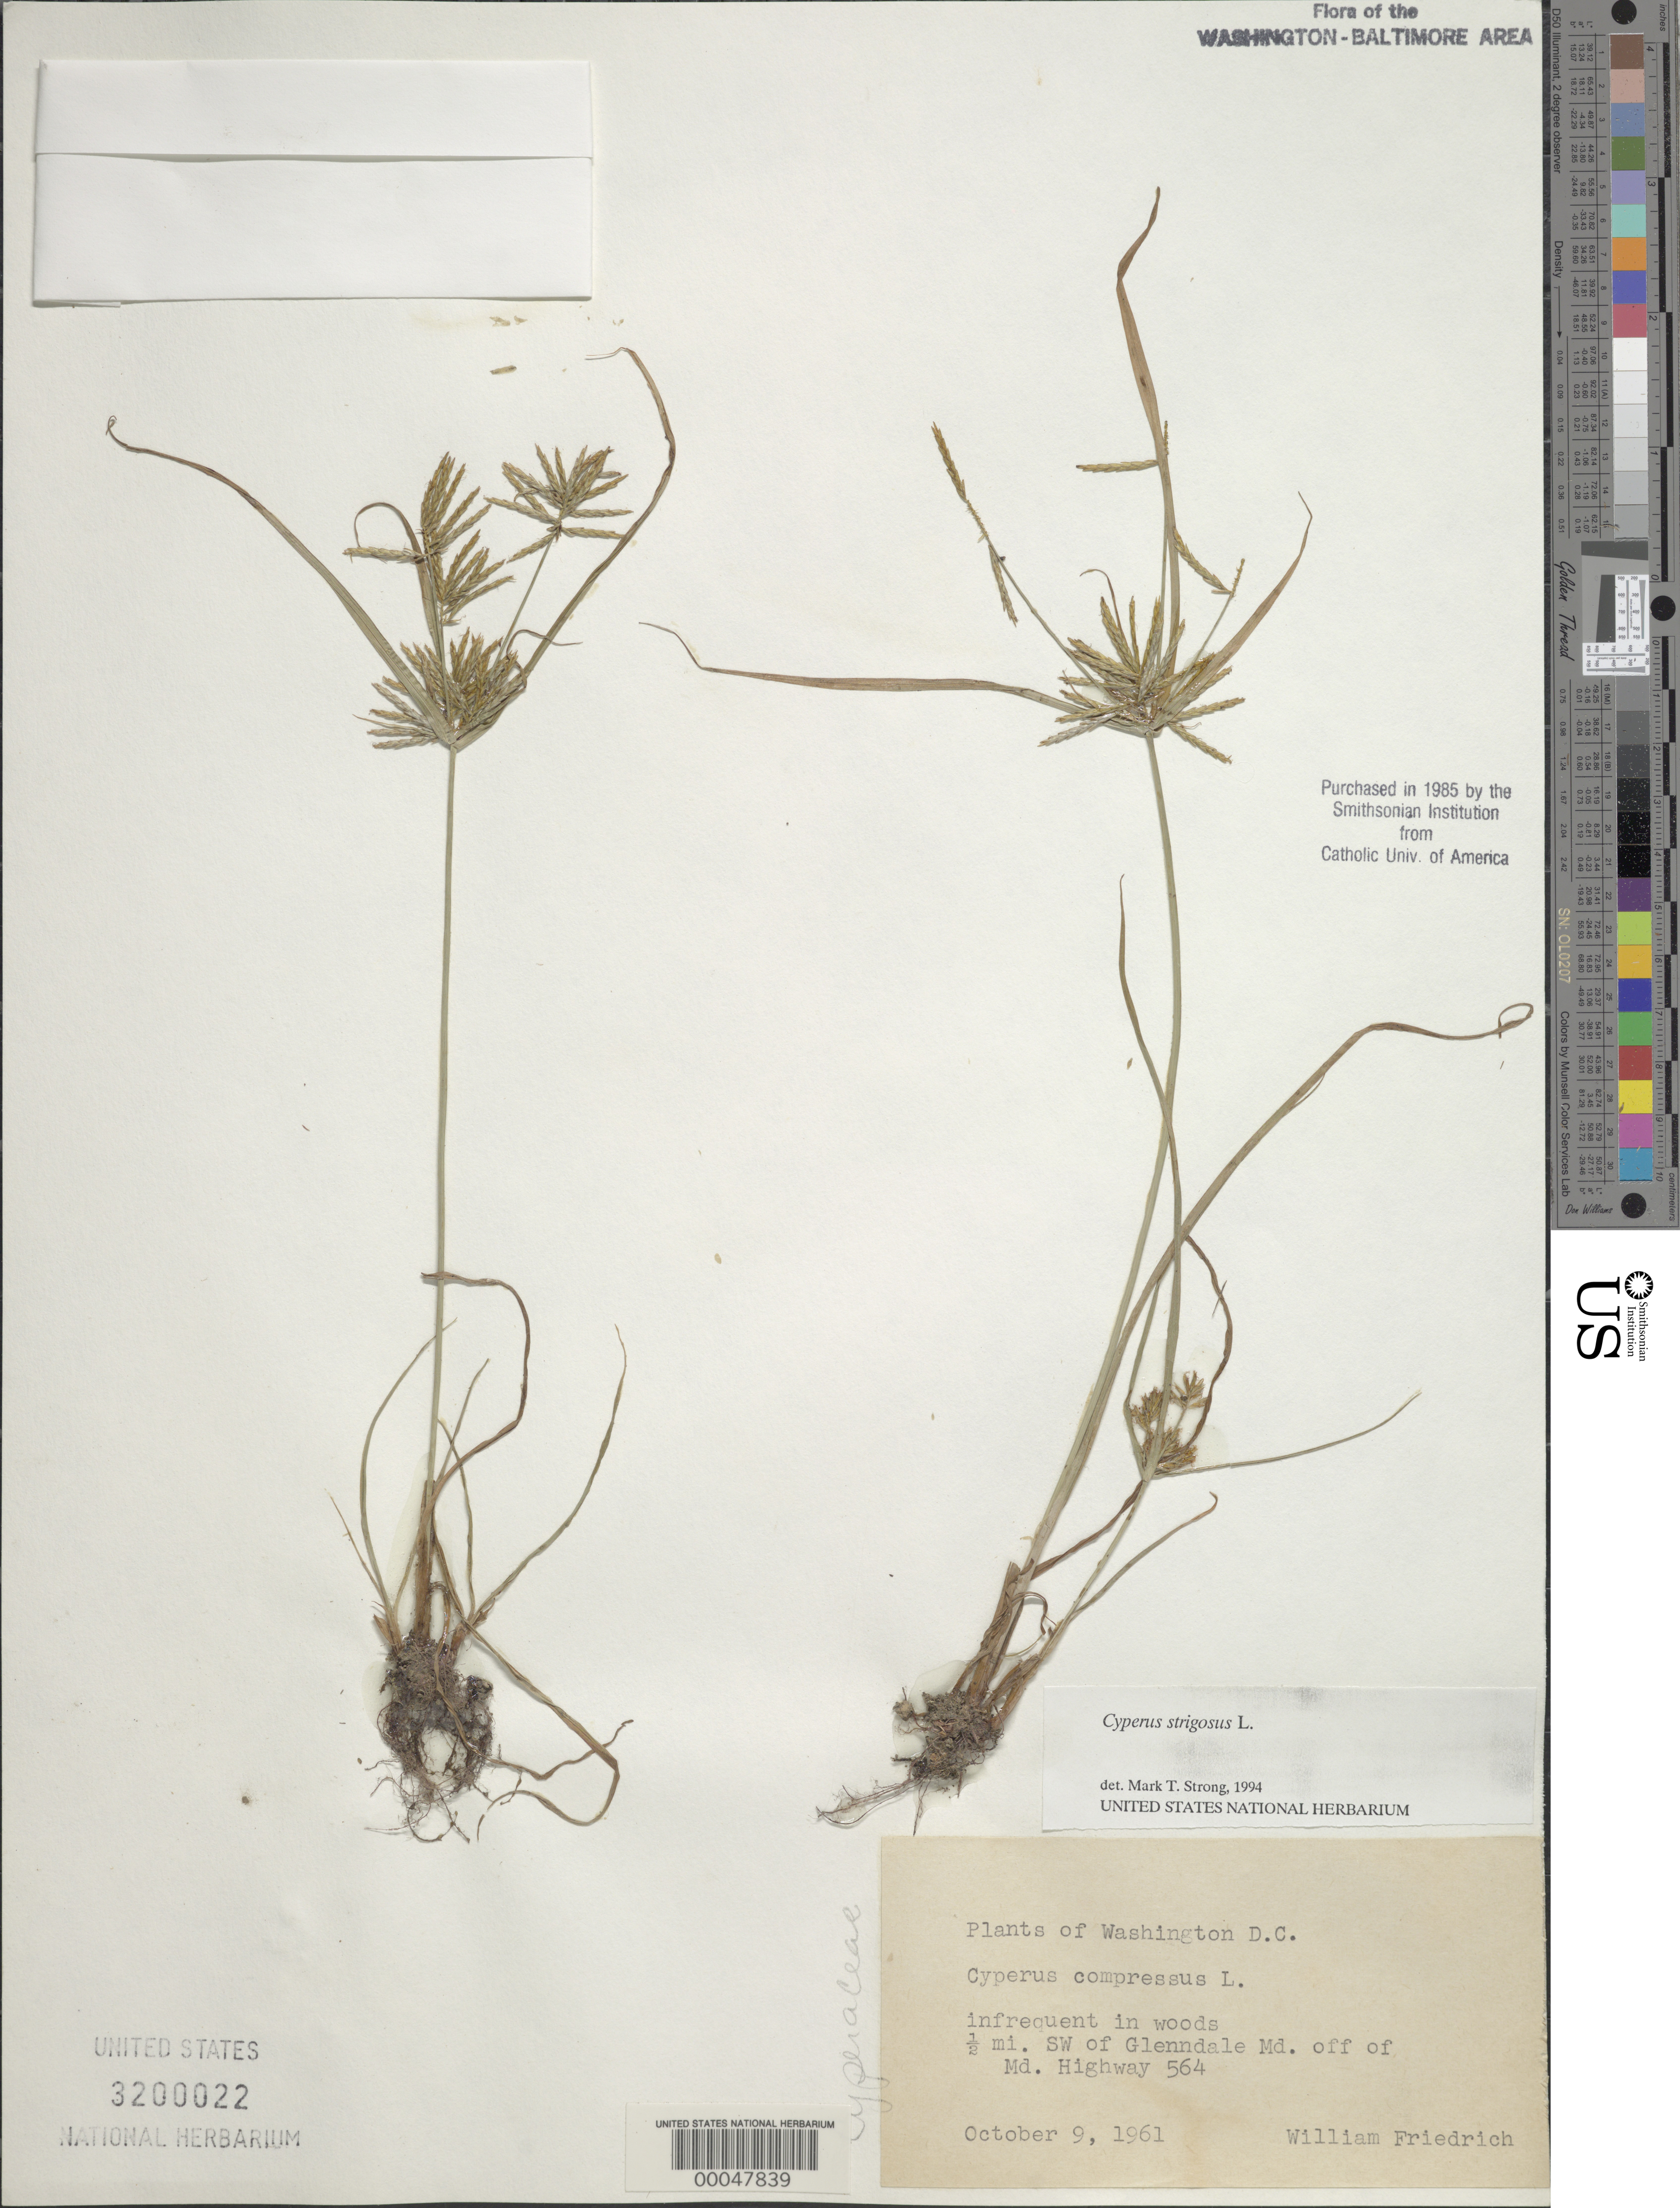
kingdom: Plantae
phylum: Tracheophyta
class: Liliopsida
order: Poales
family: Cyperaceae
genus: Cyperus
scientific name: Cyperus strigosus L.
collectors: W. Friedrich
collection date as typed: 09 Oct 1961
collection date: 1961-10-09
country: United States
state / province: Maryland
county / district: Prince George's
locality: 0.5 mi. SW of Glendale off of MD Rt. 564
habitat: In woods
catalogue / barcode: US 3200022